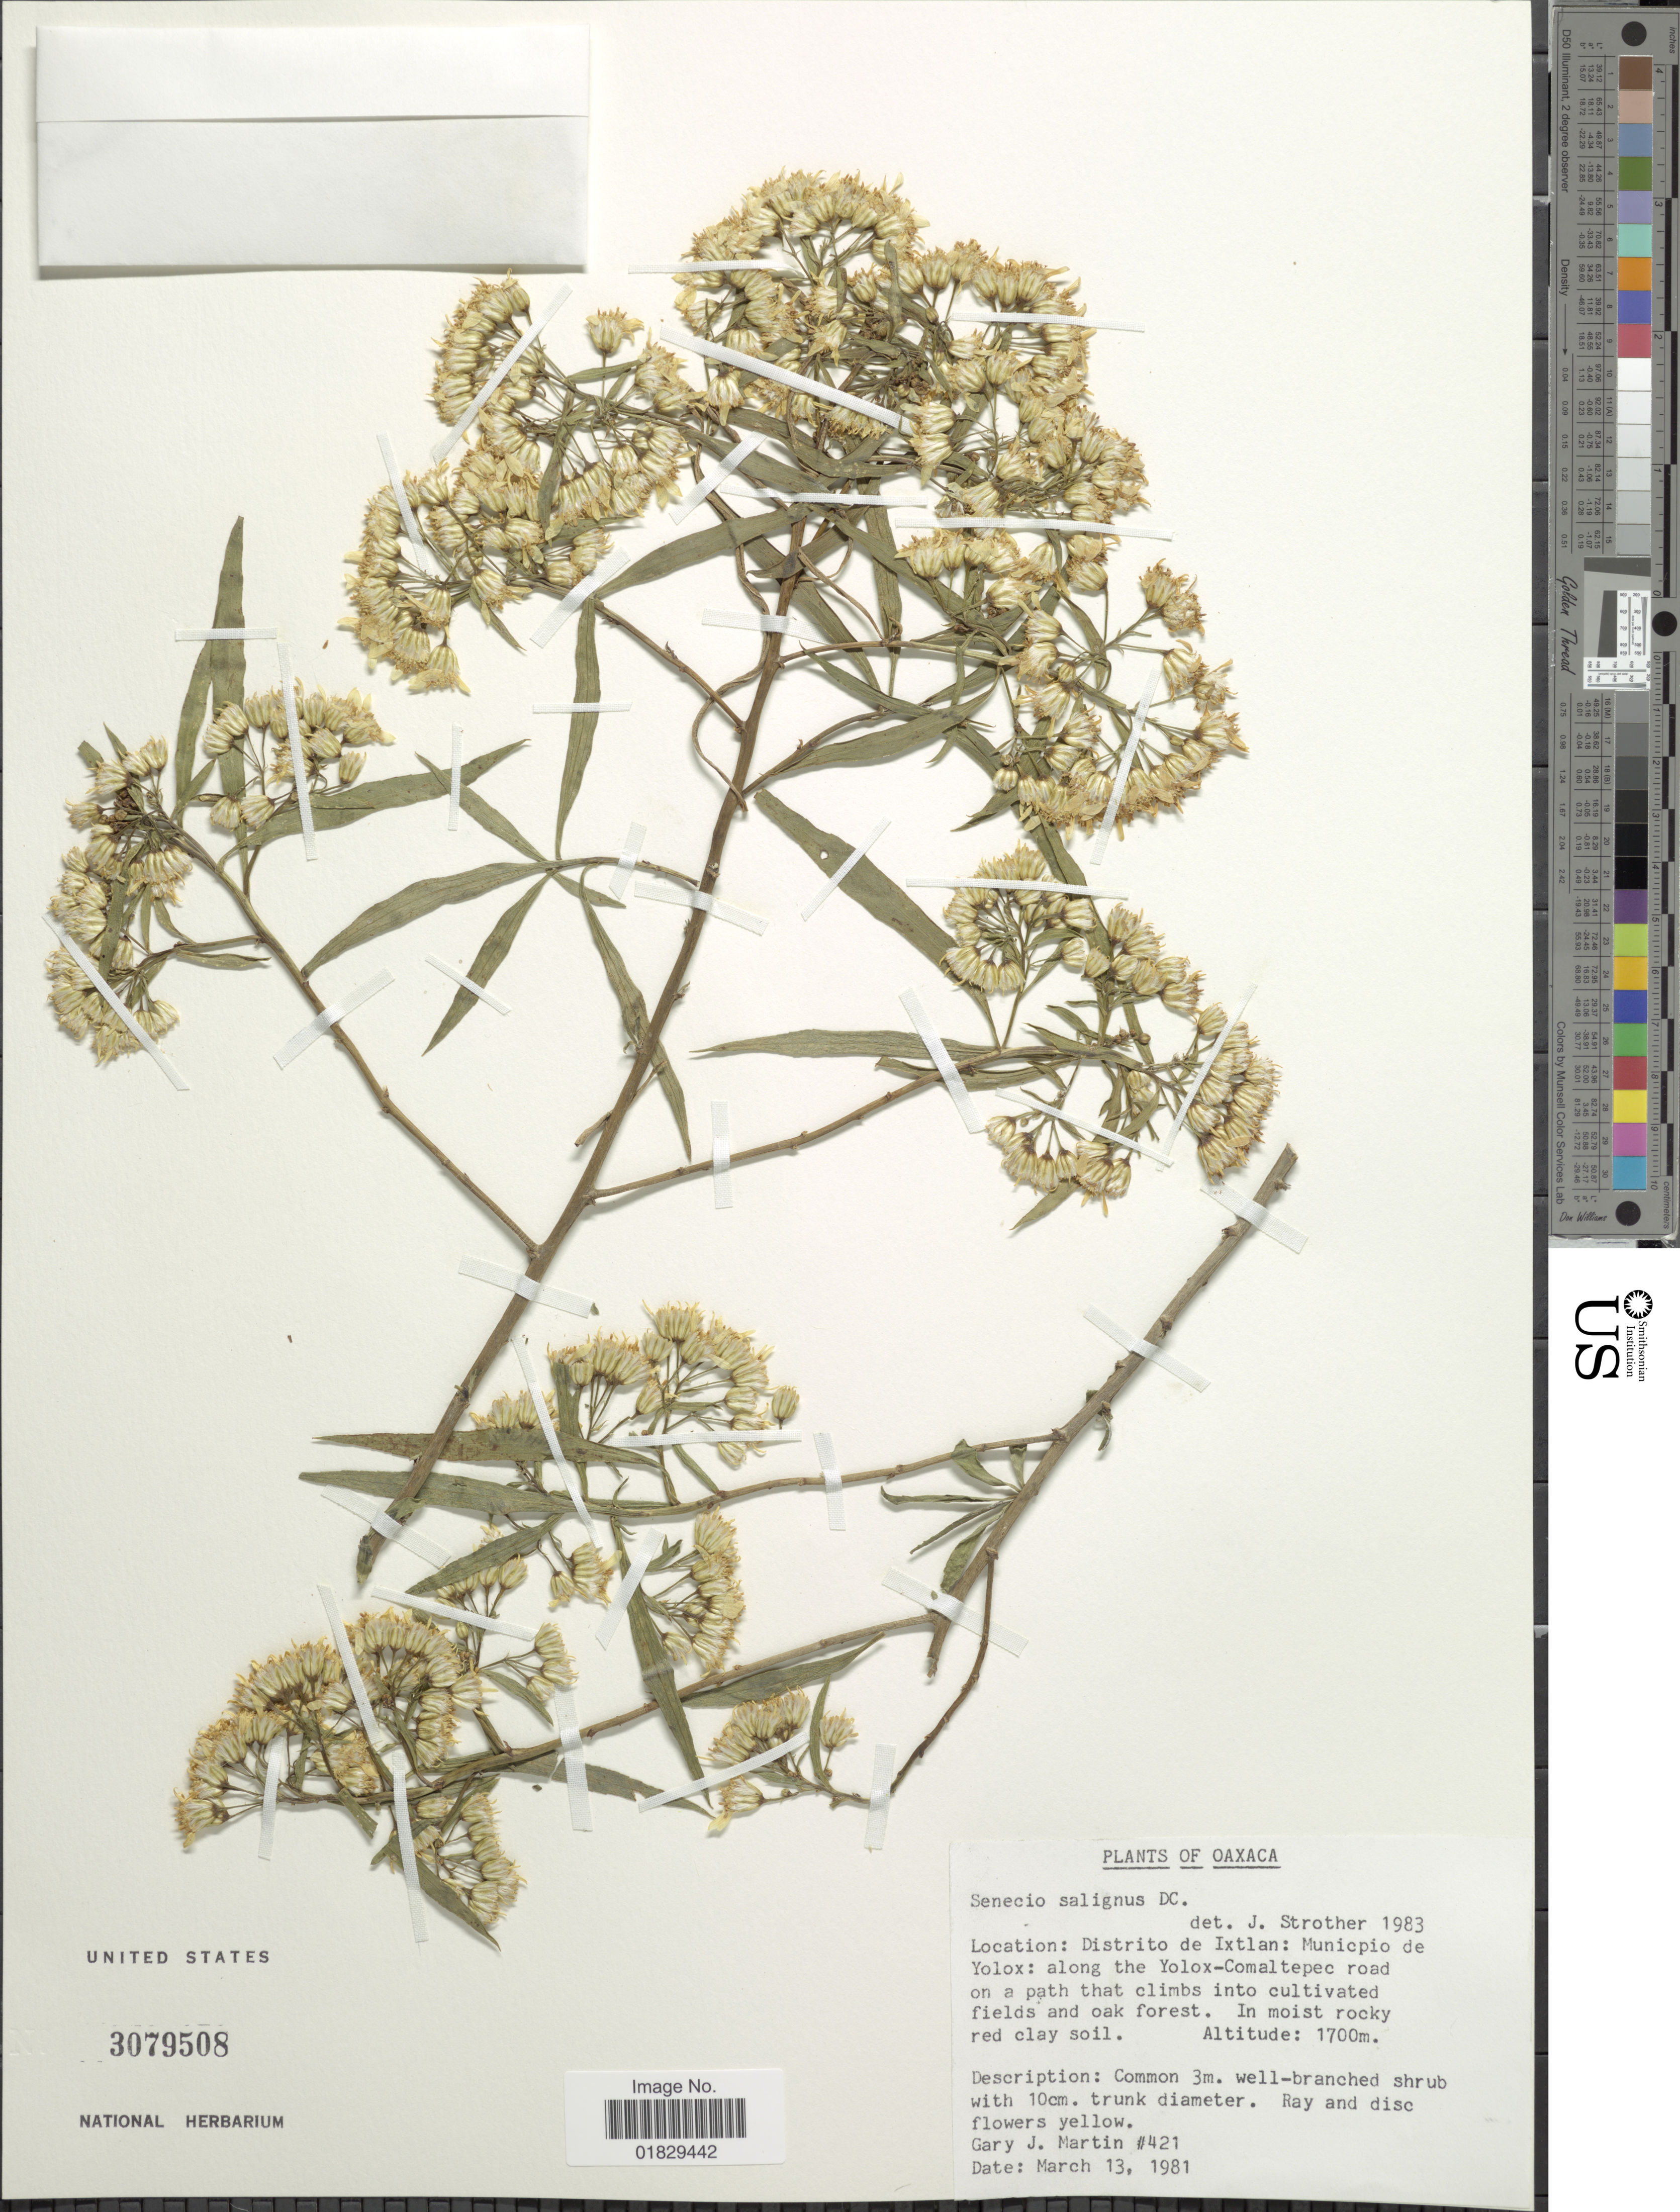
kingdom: Plantae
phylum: Tracheophyta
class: Magnoliopsida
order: Asterales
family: Asteraceae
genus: Barkleyanthus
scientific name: Barkleyanthus salicifolius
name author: (Kunth) H. Rob. & Brettell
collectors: G. J. Martin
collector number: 421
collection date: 1981-03-13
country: Mexico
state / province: Oaxaca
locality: Distrito de Ixtlan: Municipio de Yolox: along the Yolox-Comaltepec road on a path thay climbs into cultivated fields and oak forest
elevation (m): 1700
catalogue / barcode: US 3079508